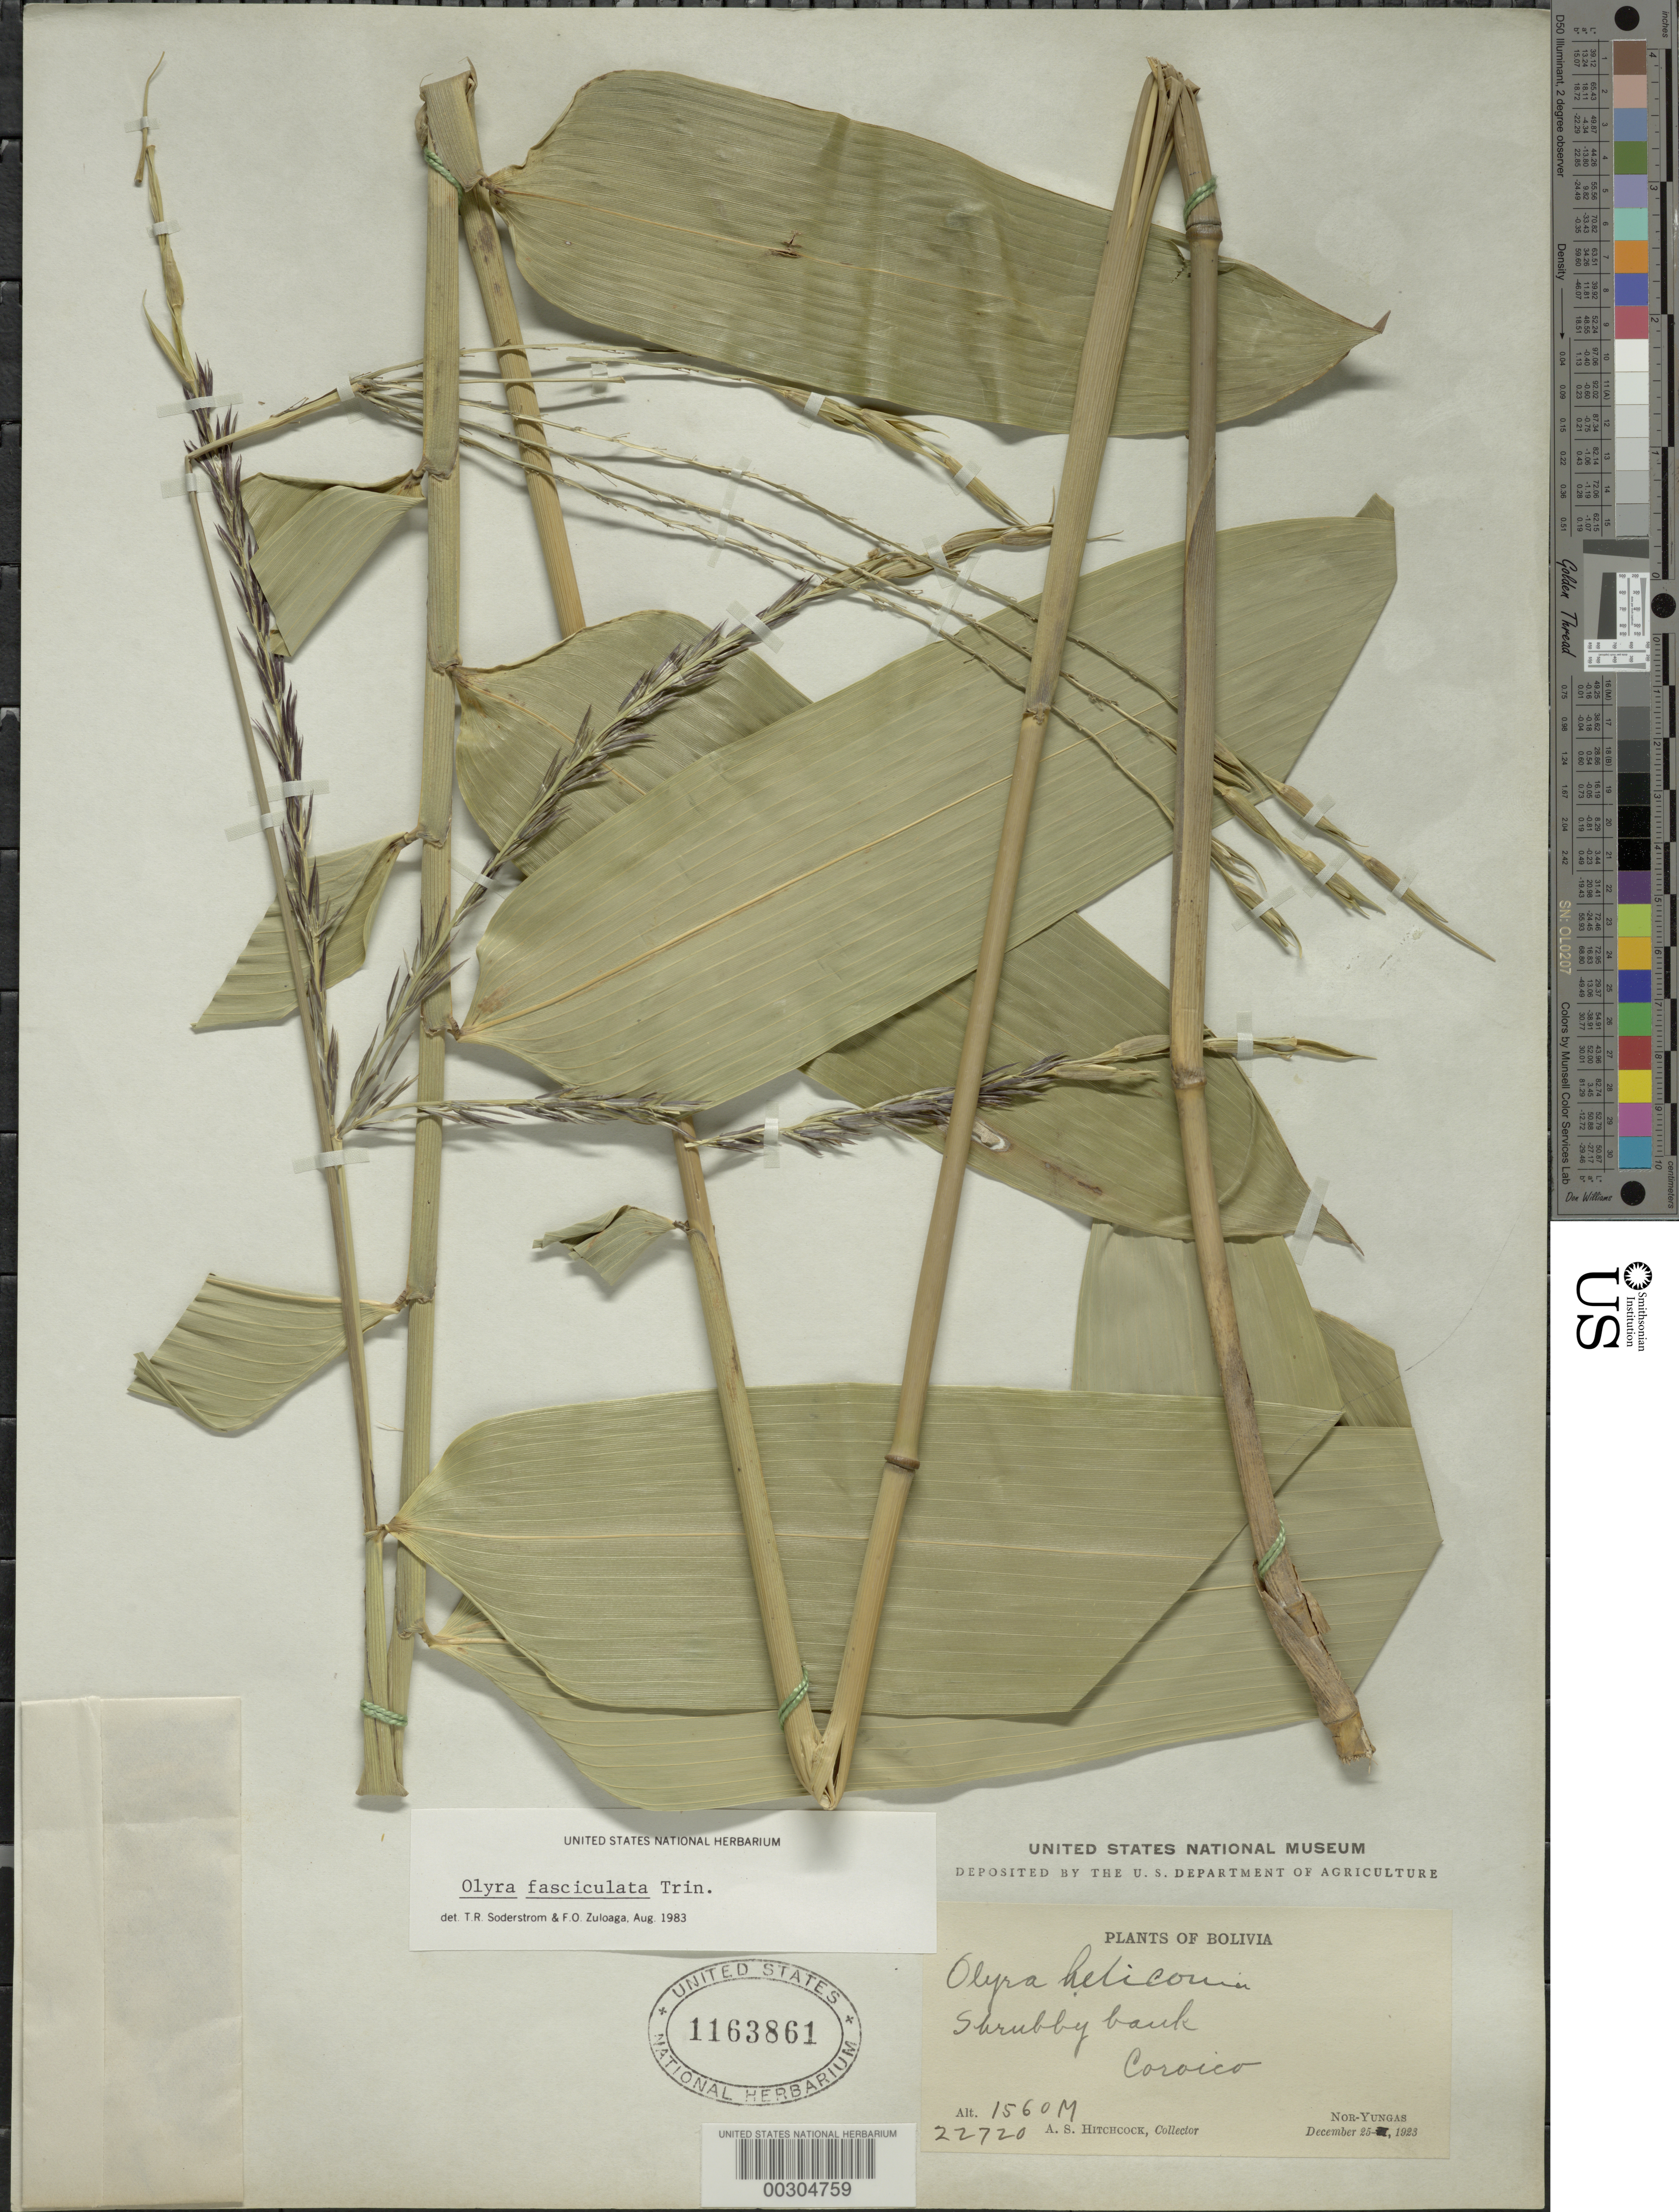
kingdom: Plantae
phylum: Tracheophyta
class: Liliopsida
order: Poales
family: Poaceae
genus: Olyra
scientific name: Olyra fasciculata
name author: Trin.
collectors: A. S. Hitchcock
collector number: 22720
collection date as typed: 25 Dec 1923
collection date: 1923-12-25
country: Bolivia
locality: Coroico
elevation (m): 1560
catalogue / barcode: US 1163861